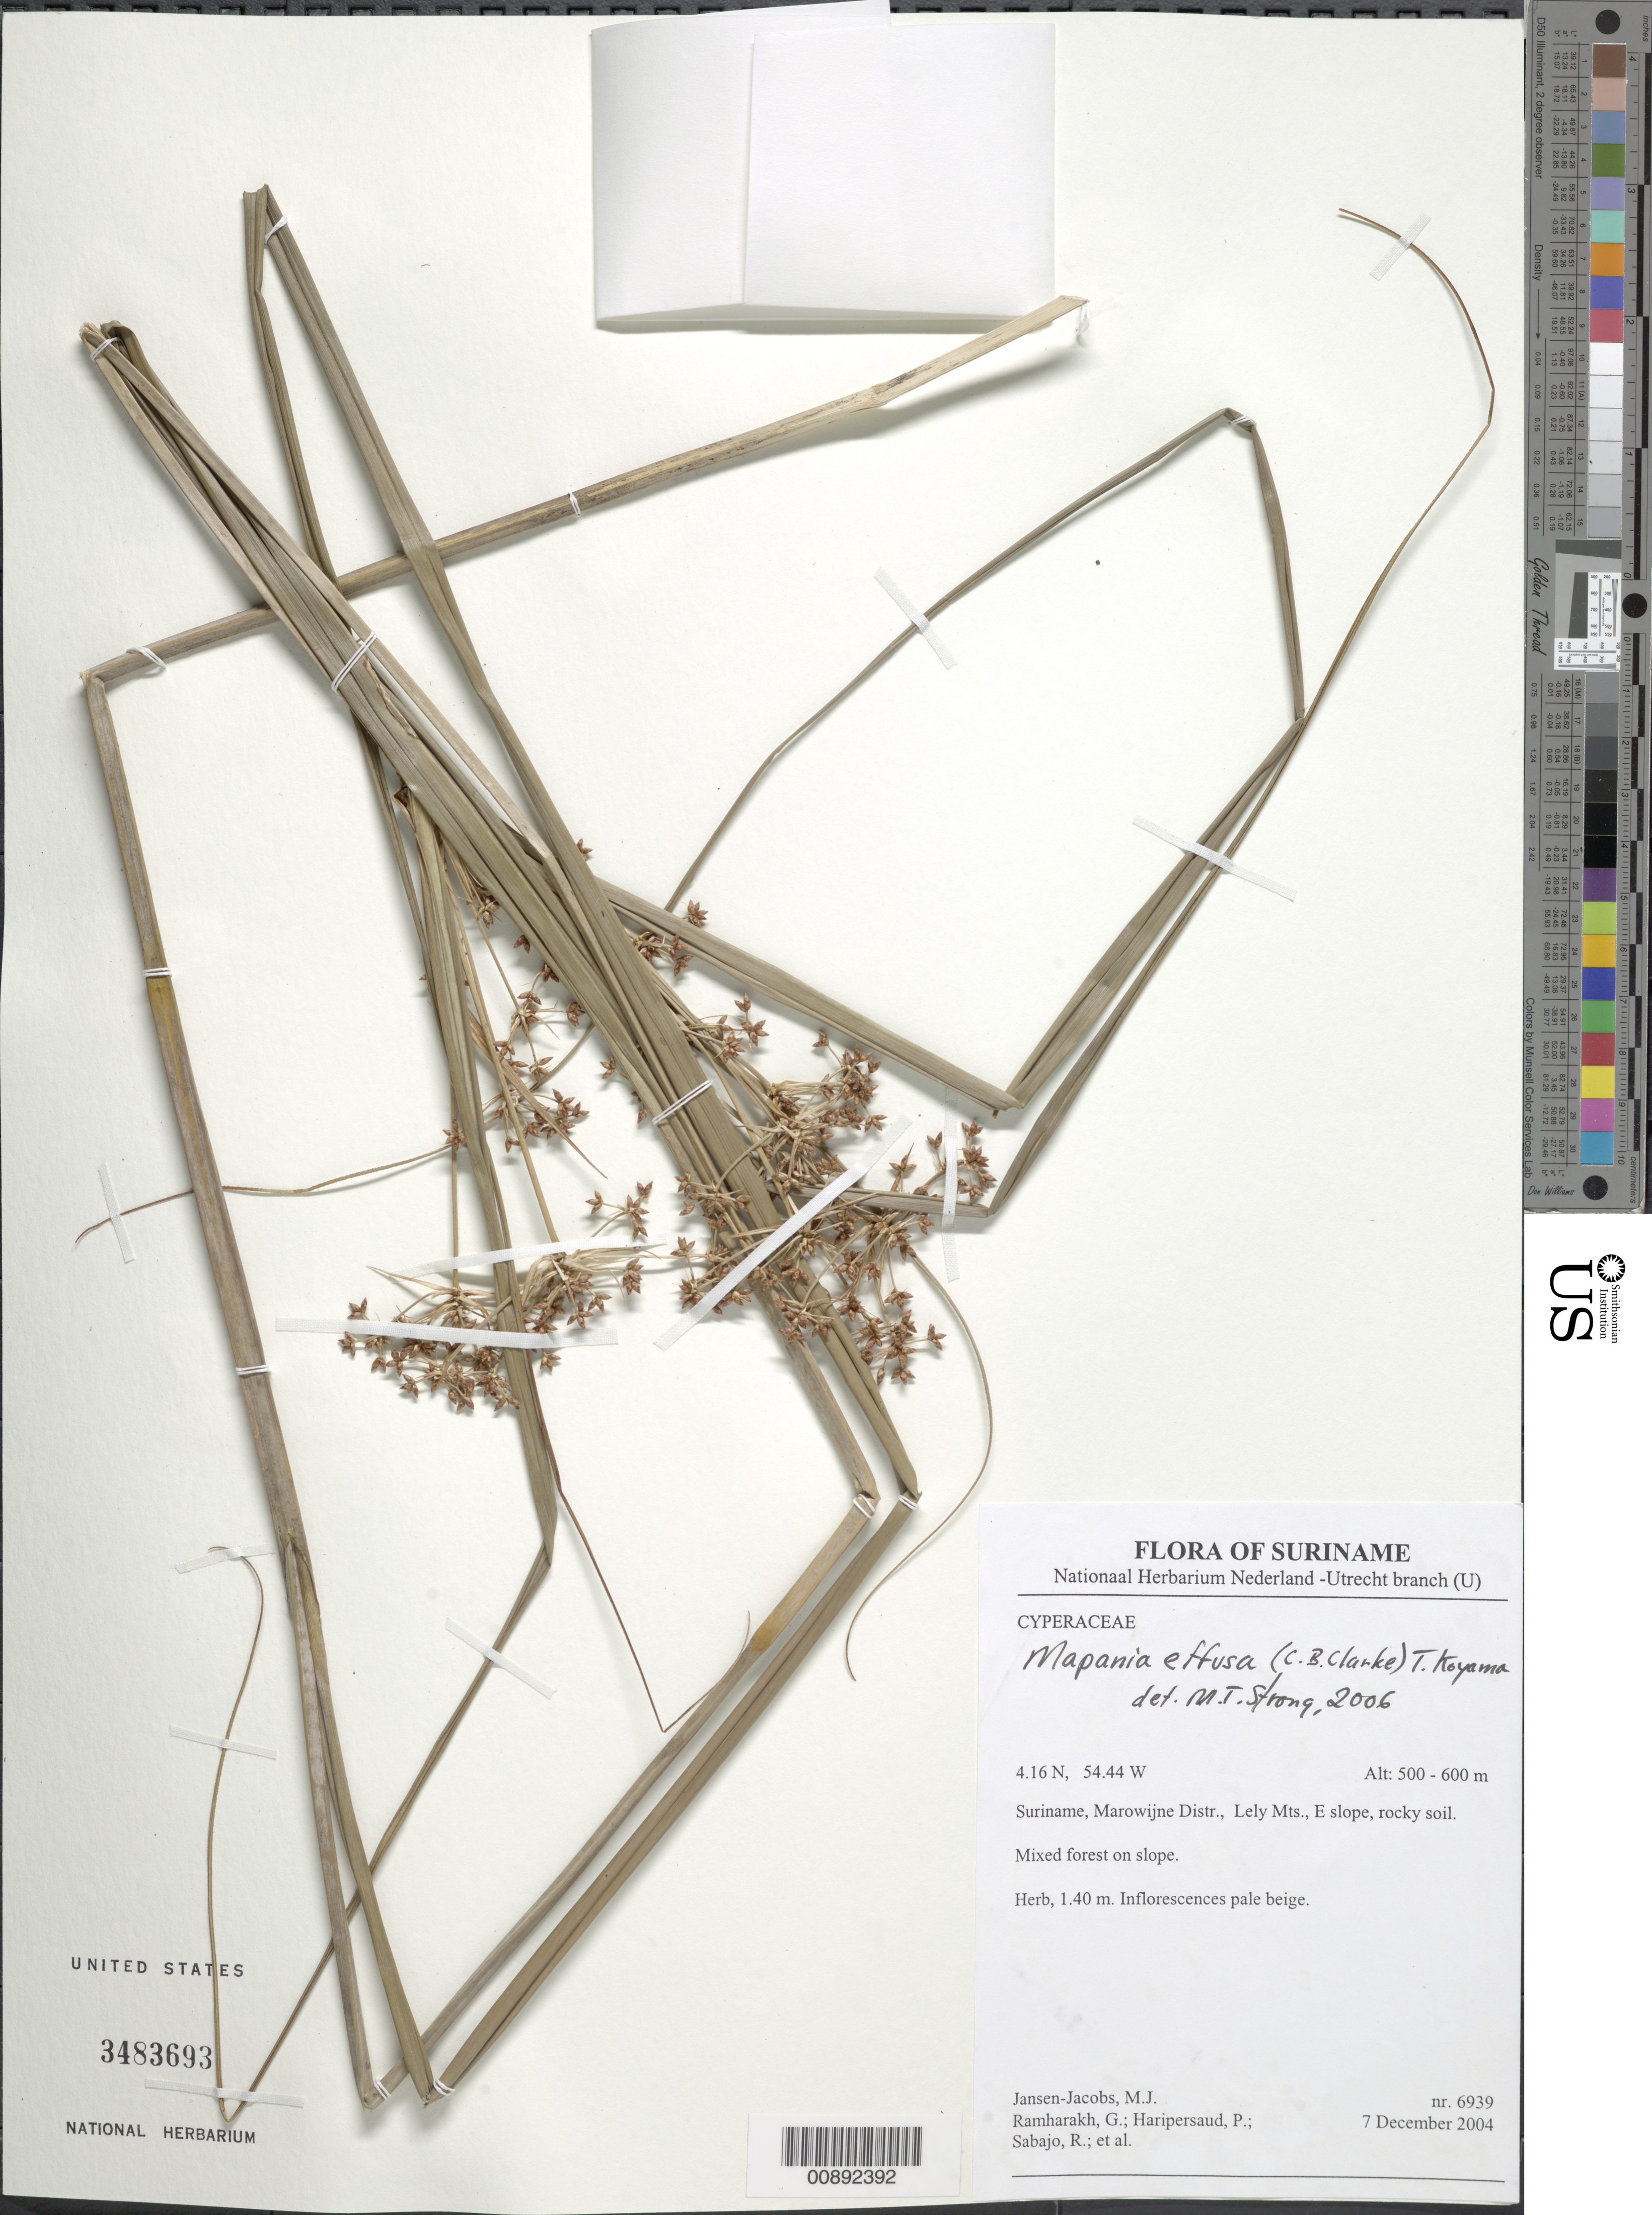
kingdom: Plantae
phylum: Tracheophyta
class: Liliopsida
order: Poales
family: Cyperaceae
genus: Mapania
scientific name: Mapania effusa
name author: (C.B. Clarke) T. Koyama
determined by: Strong, M. T., (US), Smithsonian Institution - National Museum of Natural History (UNITED STATES)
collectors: M. J. Jansen-Jacobs et al.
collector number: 6939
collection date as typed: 7-Dec-04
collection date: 2004-12-07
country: Suriname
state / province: Marowijne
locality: Lely Mts, E slope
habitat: Mixed forest on slope; rocky soil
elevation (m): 500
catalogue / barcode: US 3483693